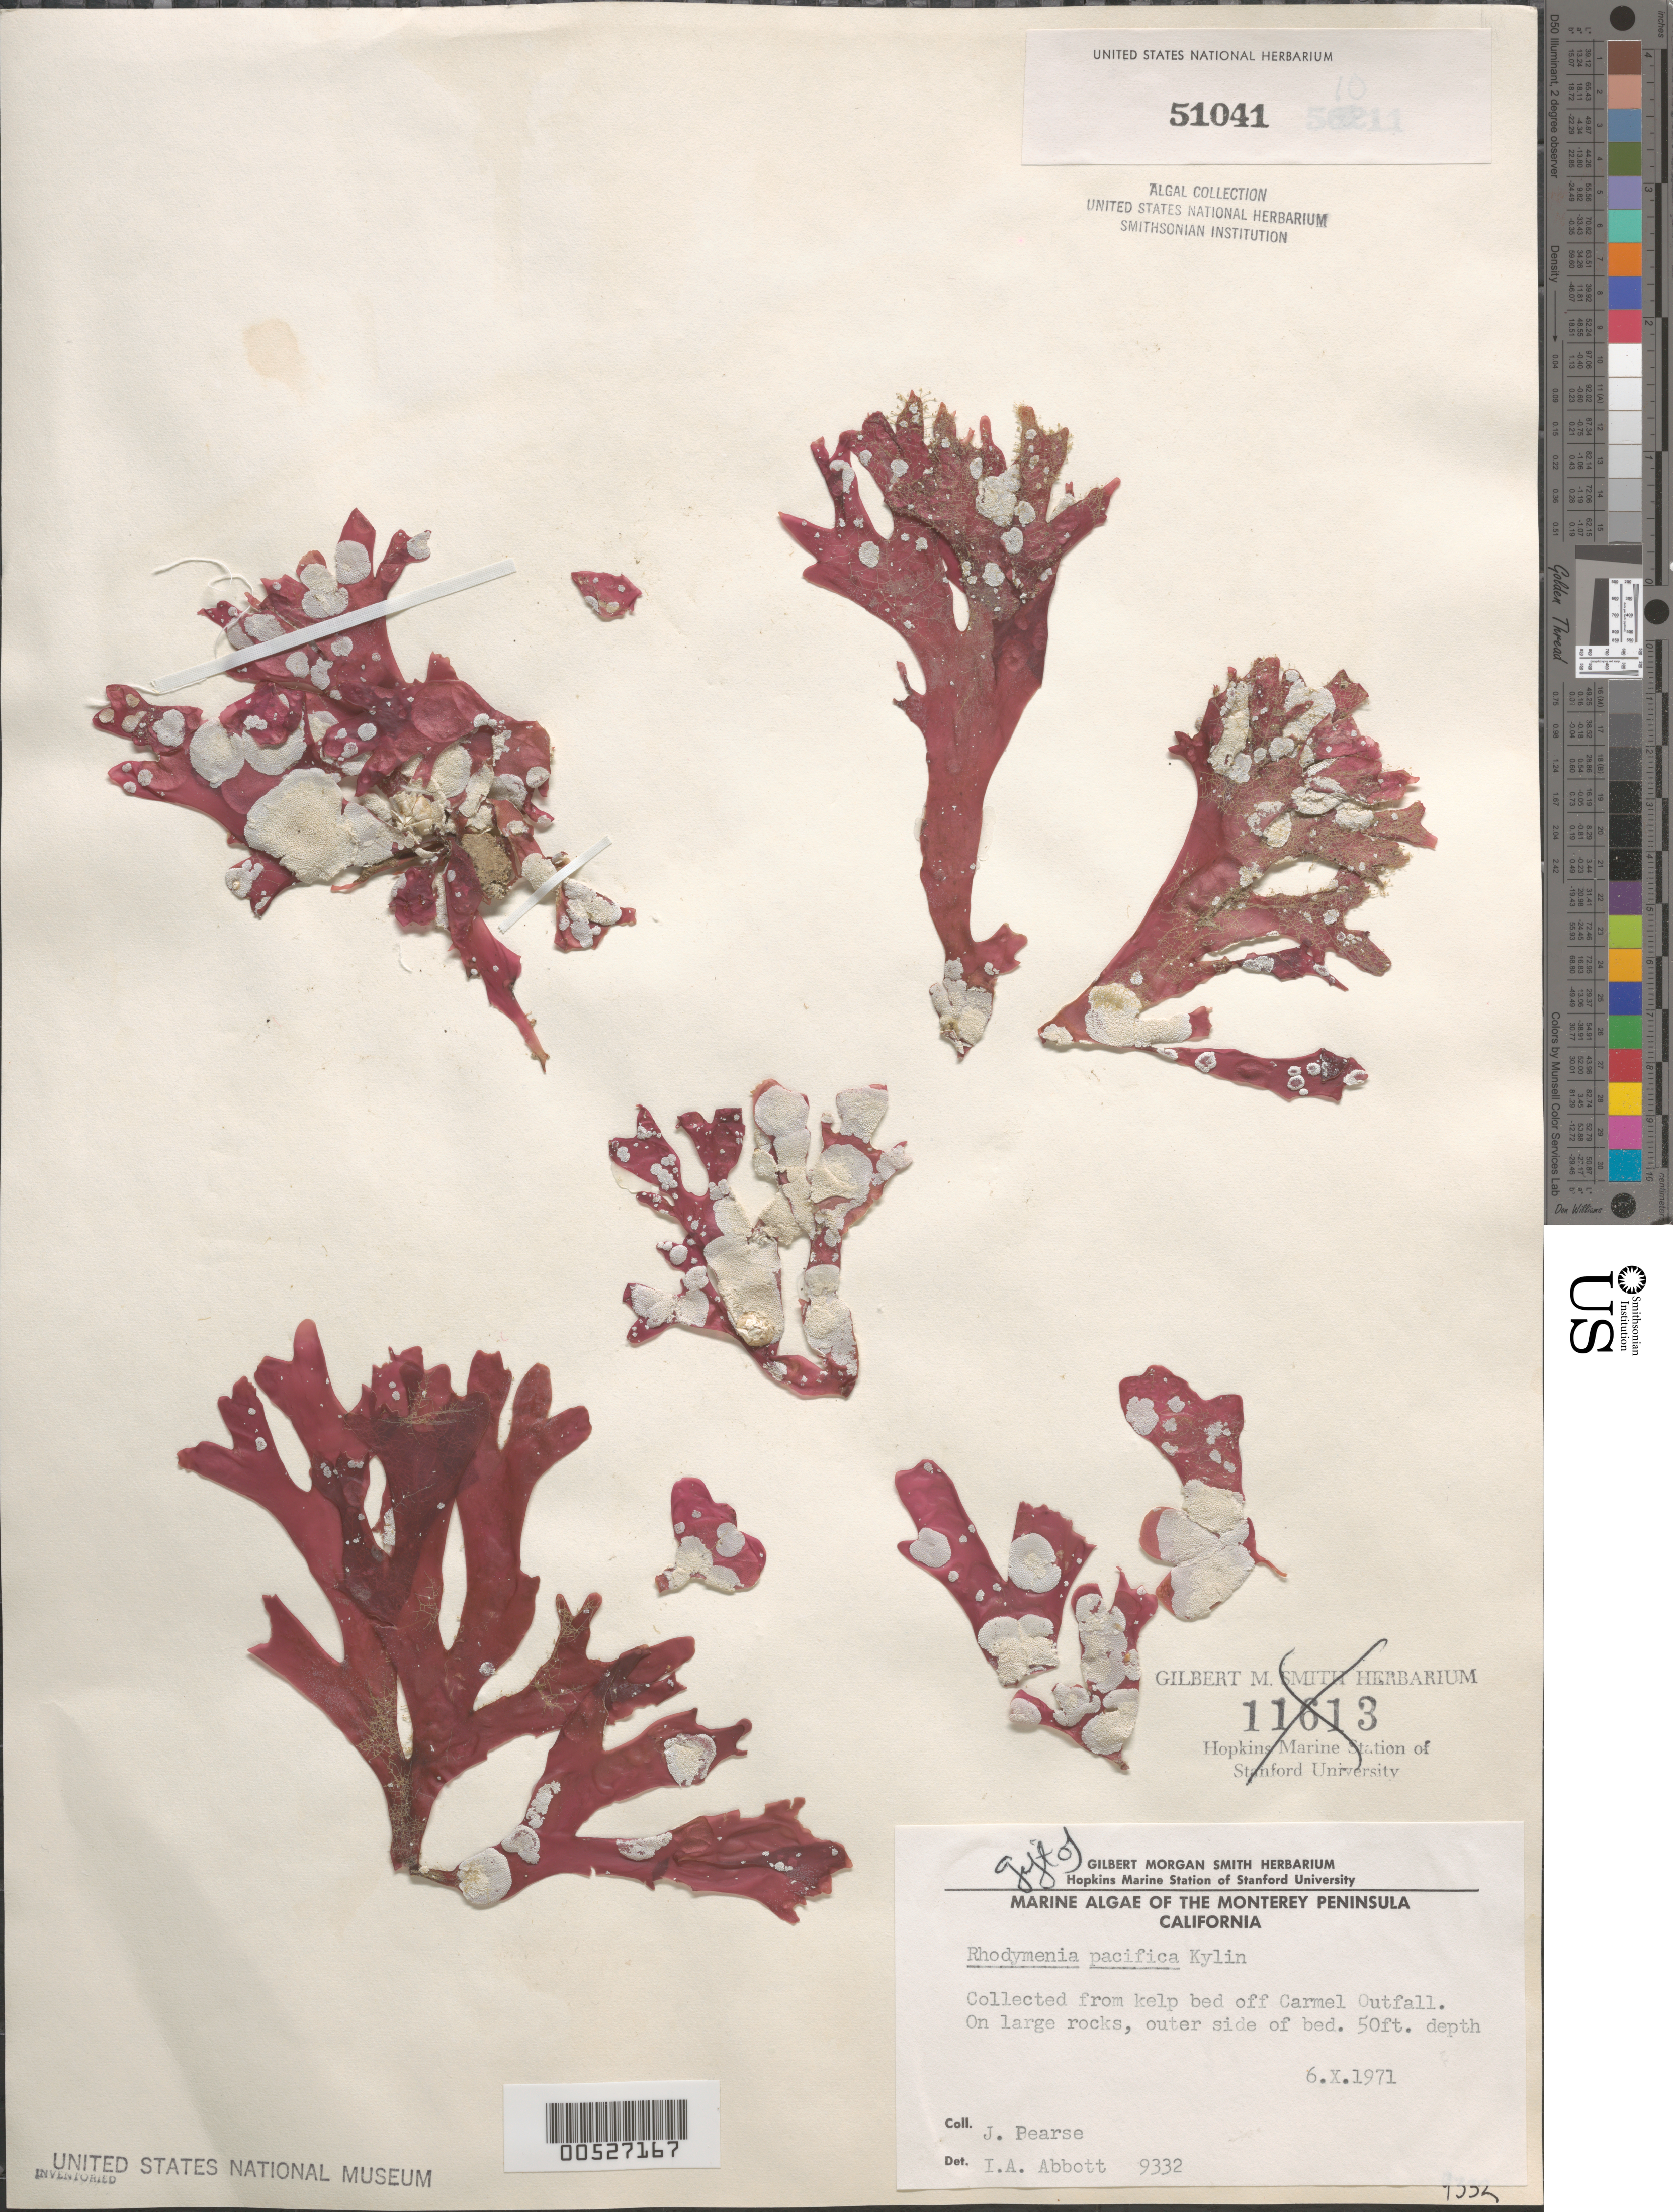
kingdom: Plantae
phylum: Rhodophyta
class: Florideophyceae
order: Rhodymeniales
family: Rhodymeniaceae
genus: Rhodymenia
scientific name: Rhodymenia pacifica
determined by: Abbott, Isabella A.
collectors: J. Pearse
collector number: IAA 9332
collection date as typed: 06 Oct 1971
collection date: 1971-10-06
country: United States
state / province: California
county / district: Monterey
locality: Carmel, off Carmel outfall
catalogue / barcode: US 51041